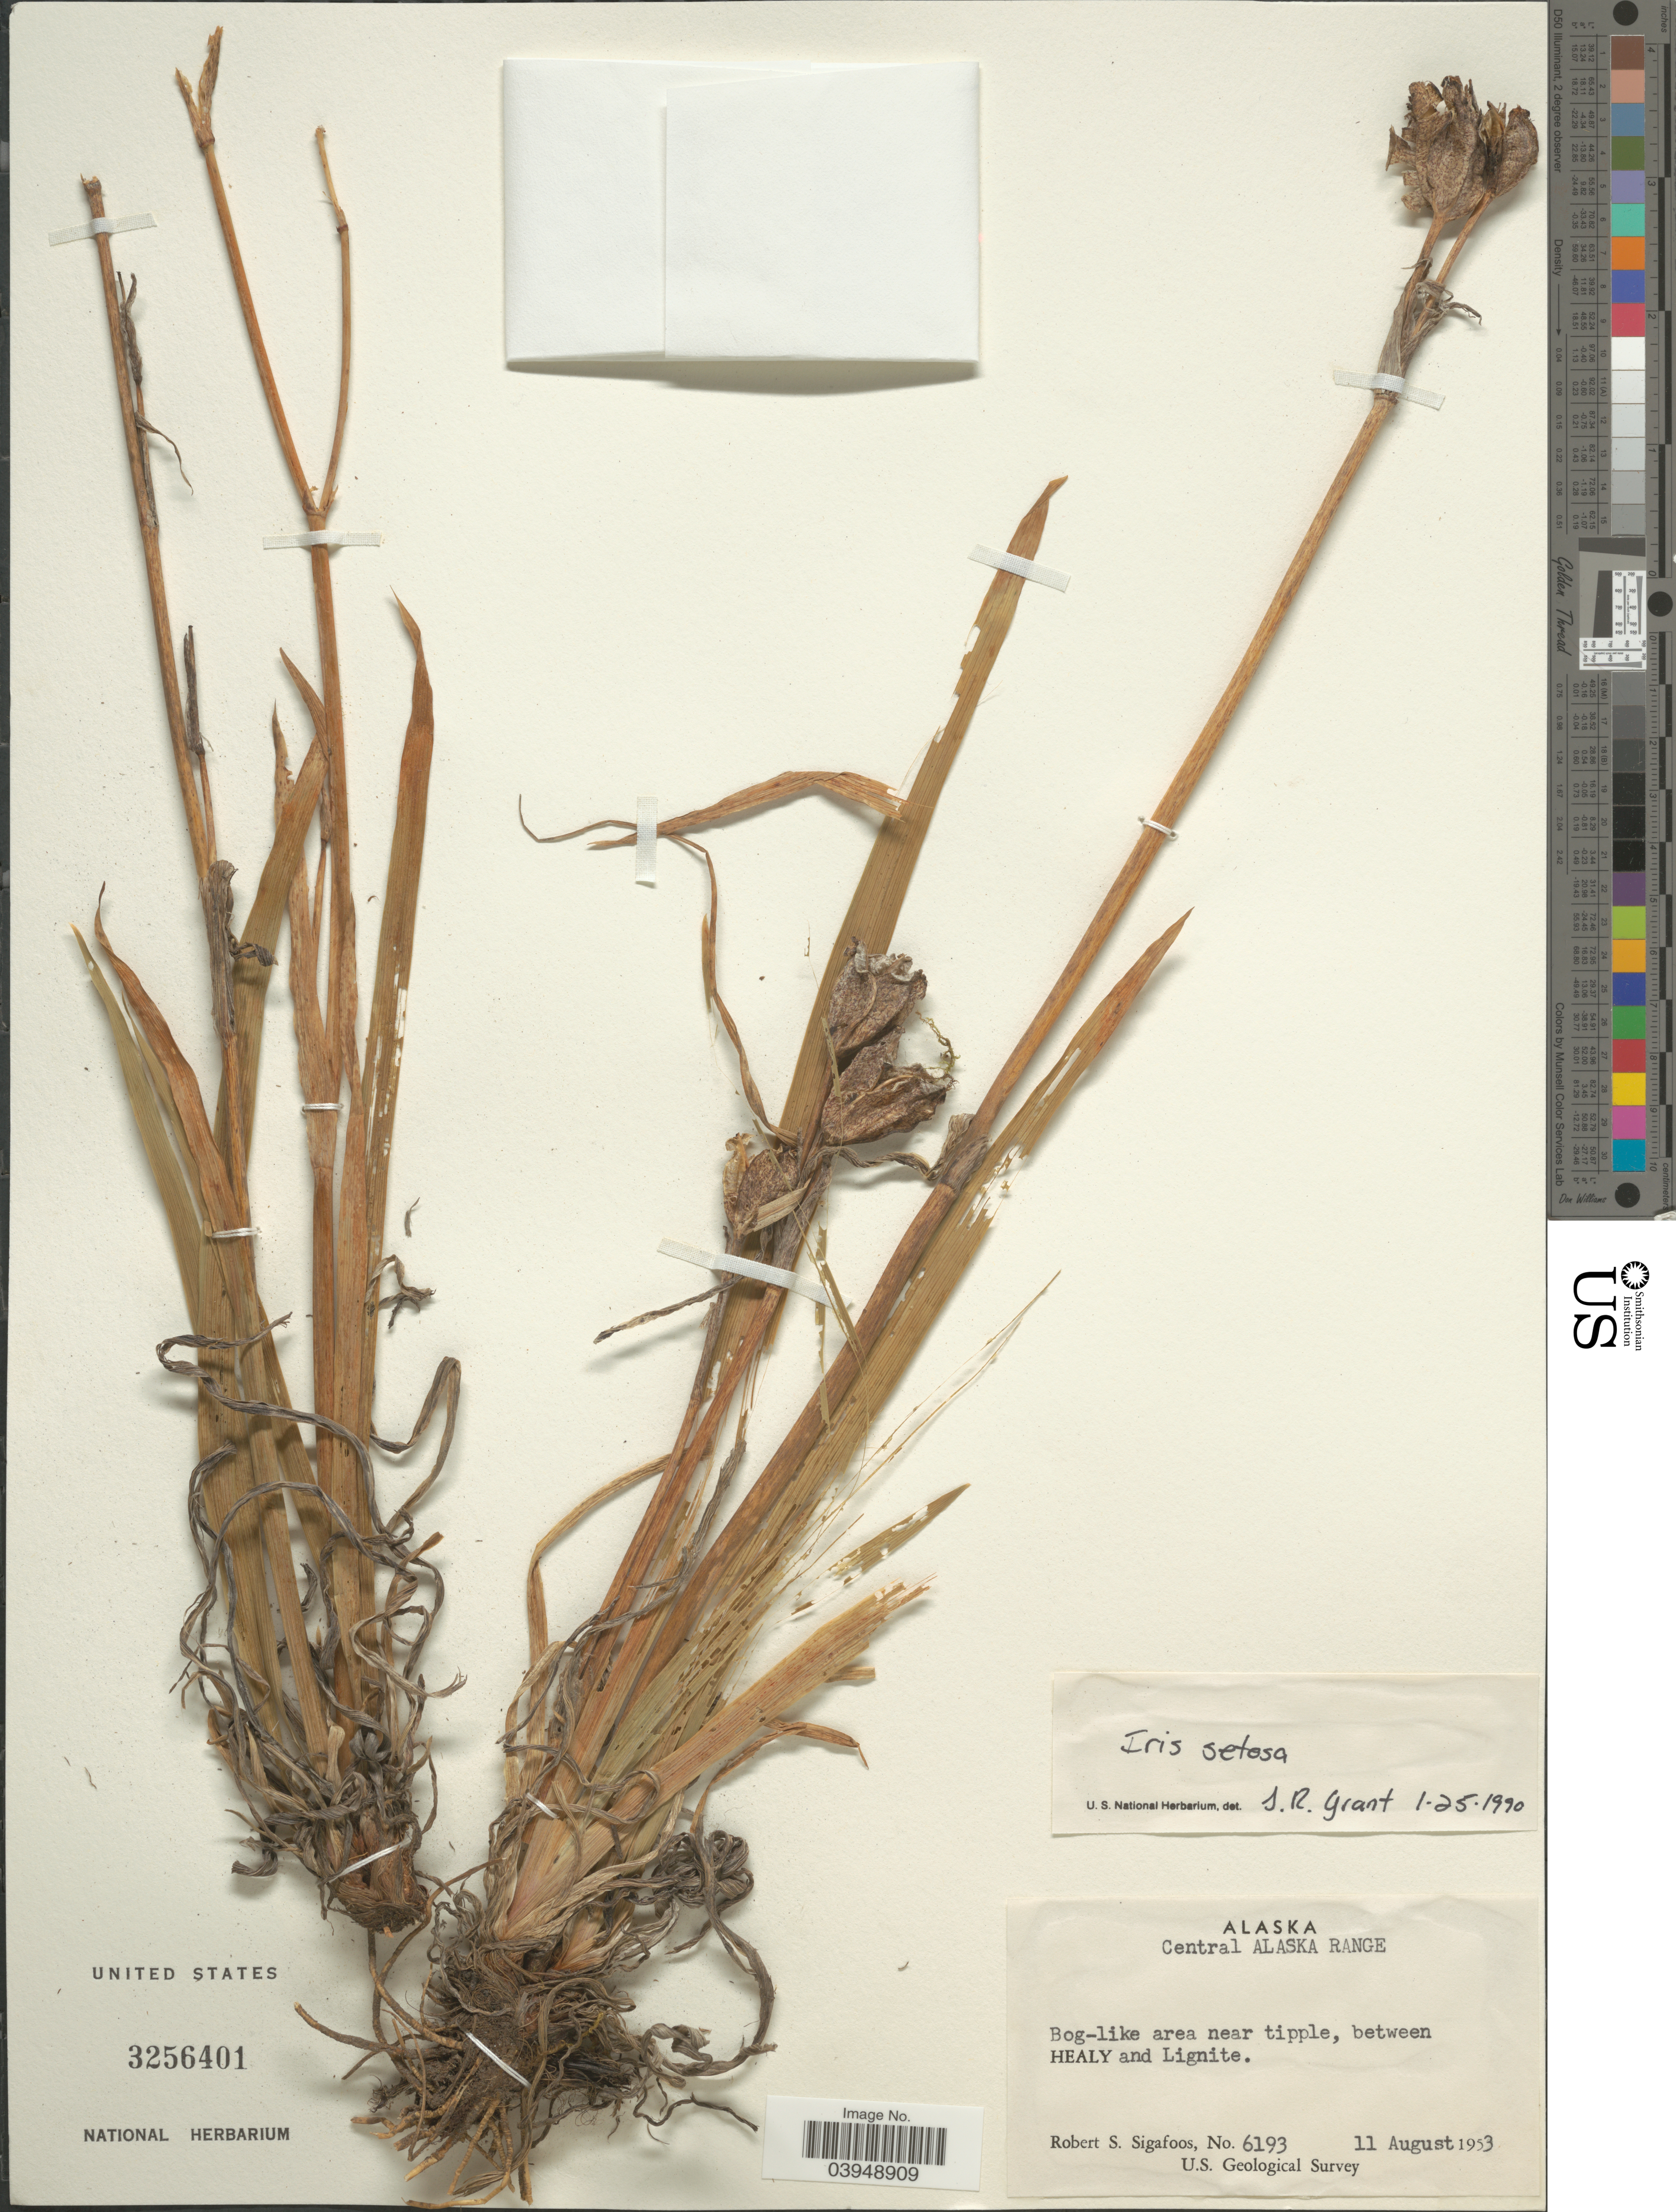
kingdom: Plantae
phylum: Tracheophyta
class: Liliopsida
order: Asparagales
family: Iridaceae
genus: Iris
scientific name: Iris setosa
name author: Pall. ex Link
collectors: R. Sigafoos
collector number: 6193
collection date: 1953-08-11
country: United States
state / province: Alaska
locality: Central Alaska Range. Bog-like area near tripple, between Healy and Lignite.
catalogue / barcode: US 3256401